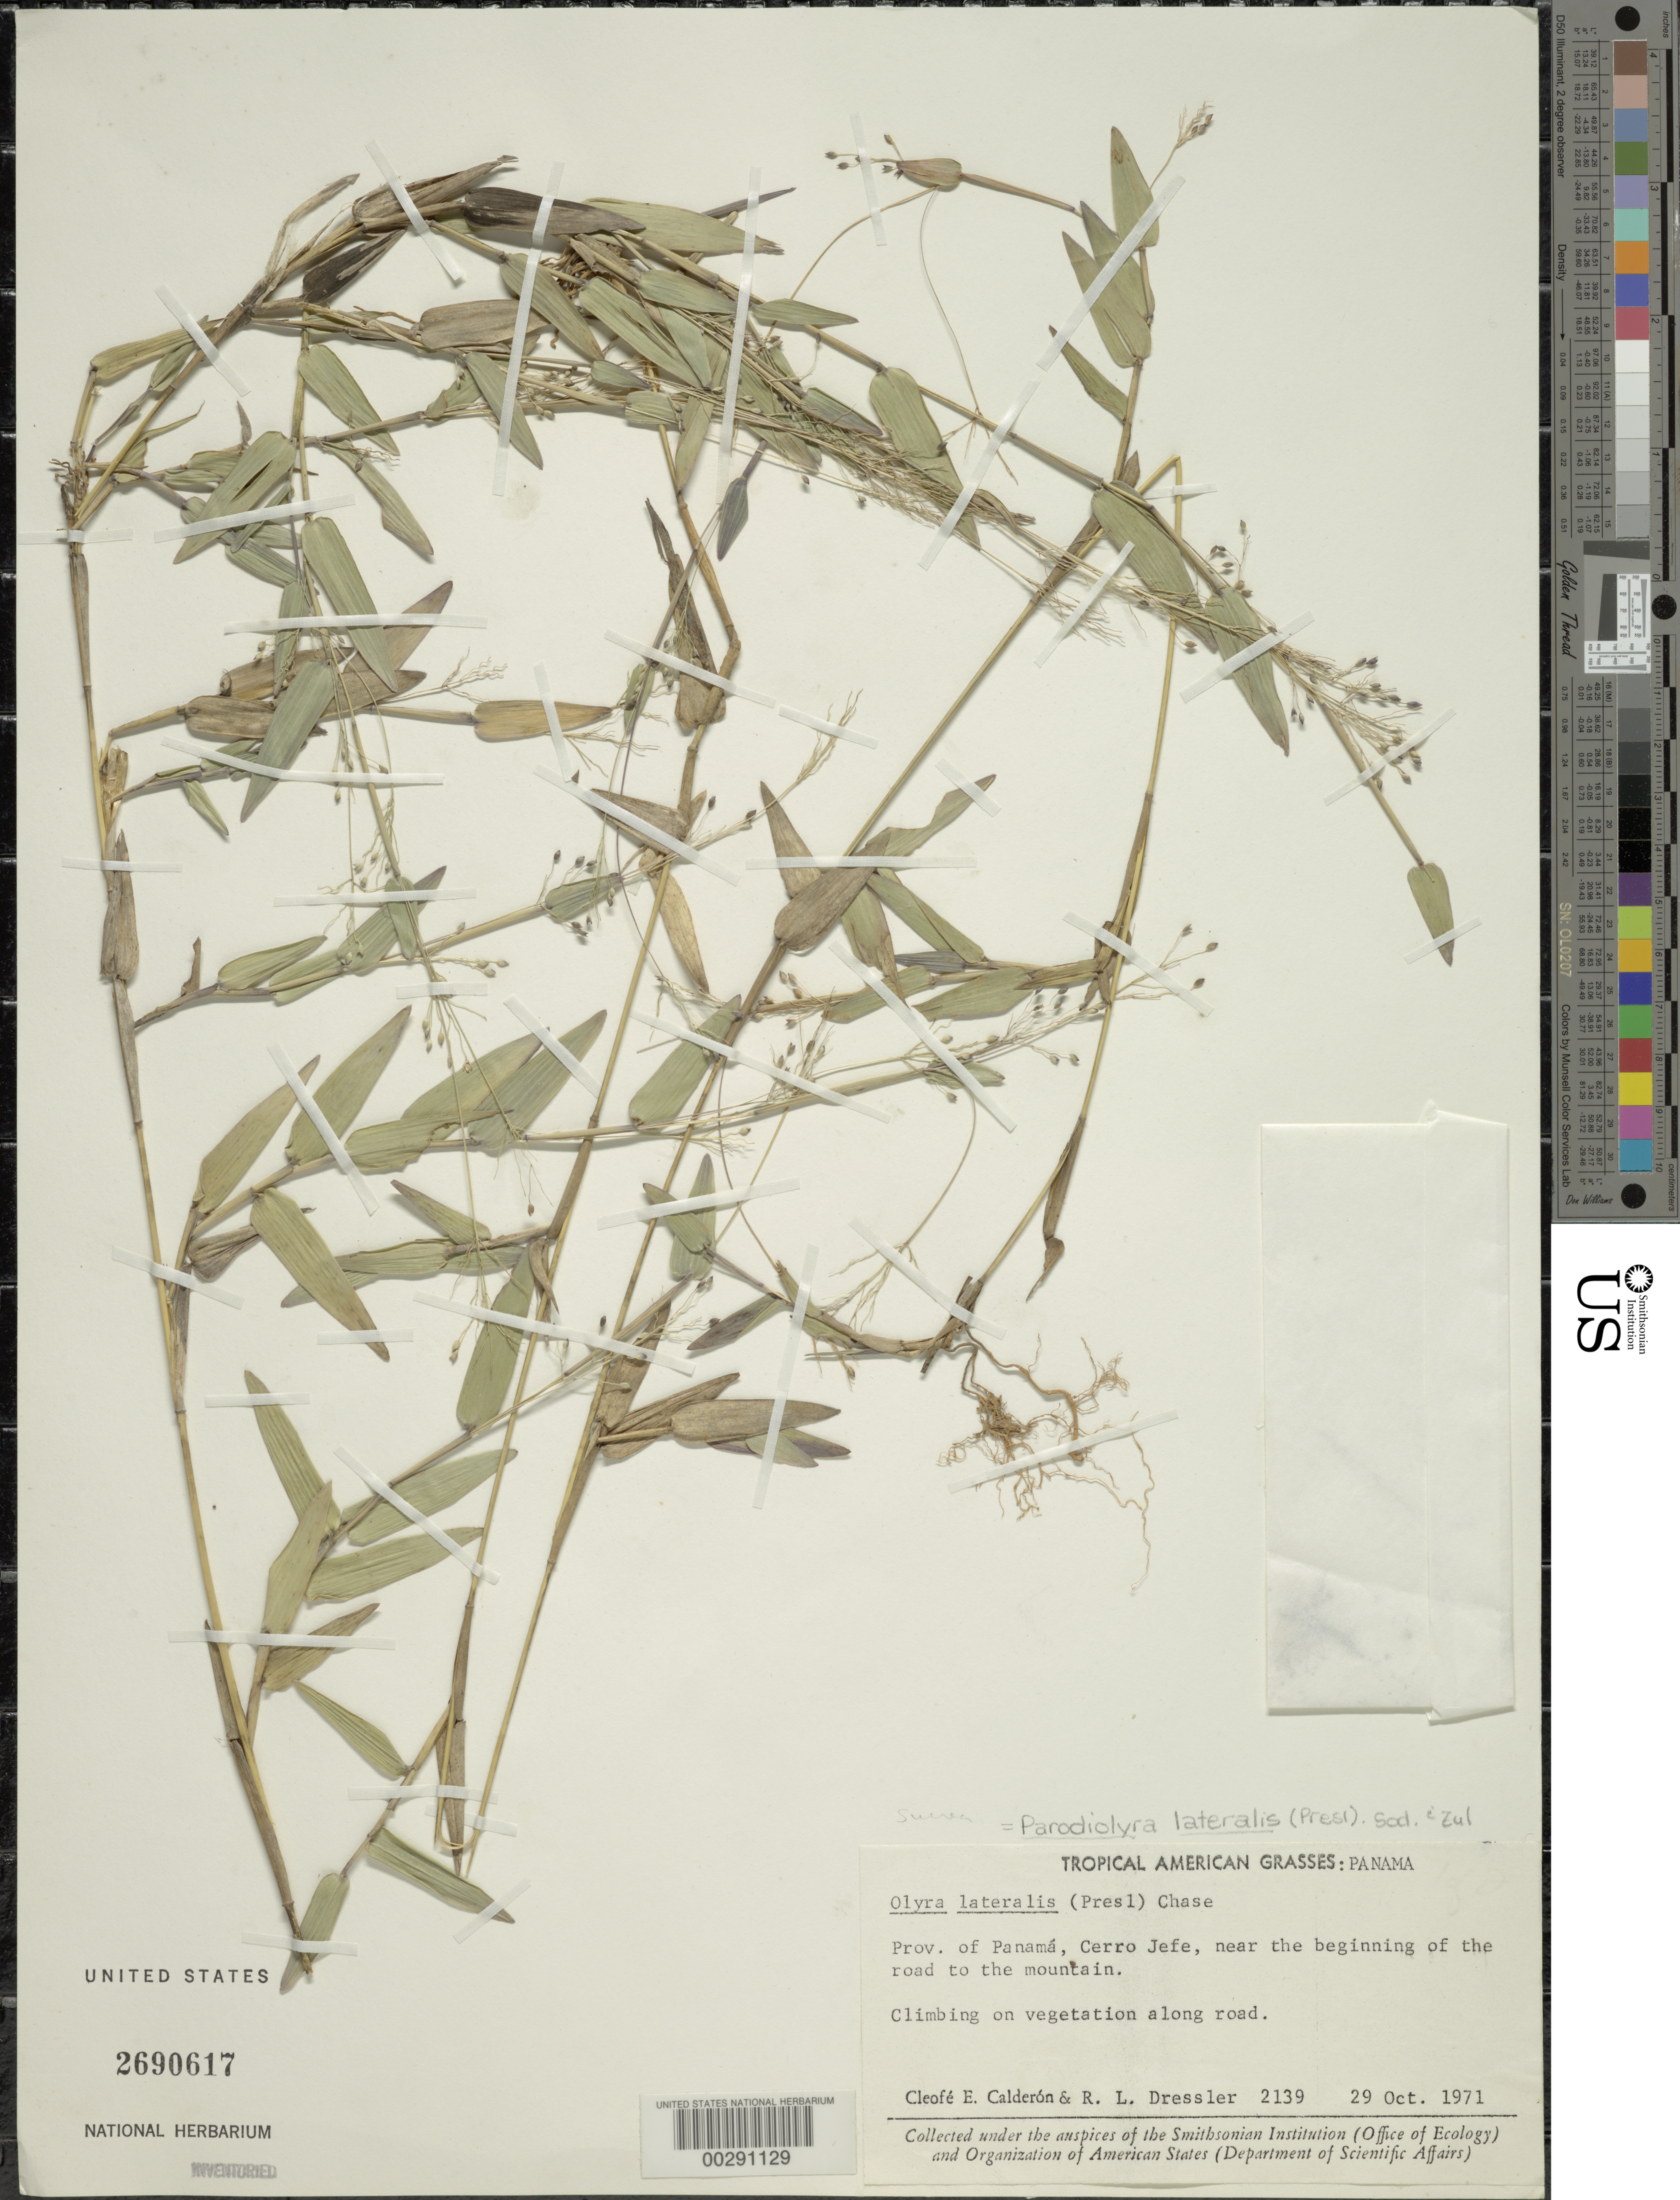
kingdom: Plantae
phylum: Tracheophyta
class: Liliopsida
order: Poales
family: Poaceae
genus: Parodiolyra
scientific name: Parodiolyra lateralis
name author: (J. Presl ex Nees) Soderstr. & Zuloaga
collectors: C. E. Calderón & R. Dressler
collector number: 2139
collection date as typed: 29 Oct 1971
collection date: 1971-10-29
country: Panama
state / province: Panamá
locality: Cerro Jefe, near the beginning of the road to the mountain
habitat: Along road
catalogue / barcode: US 2690617